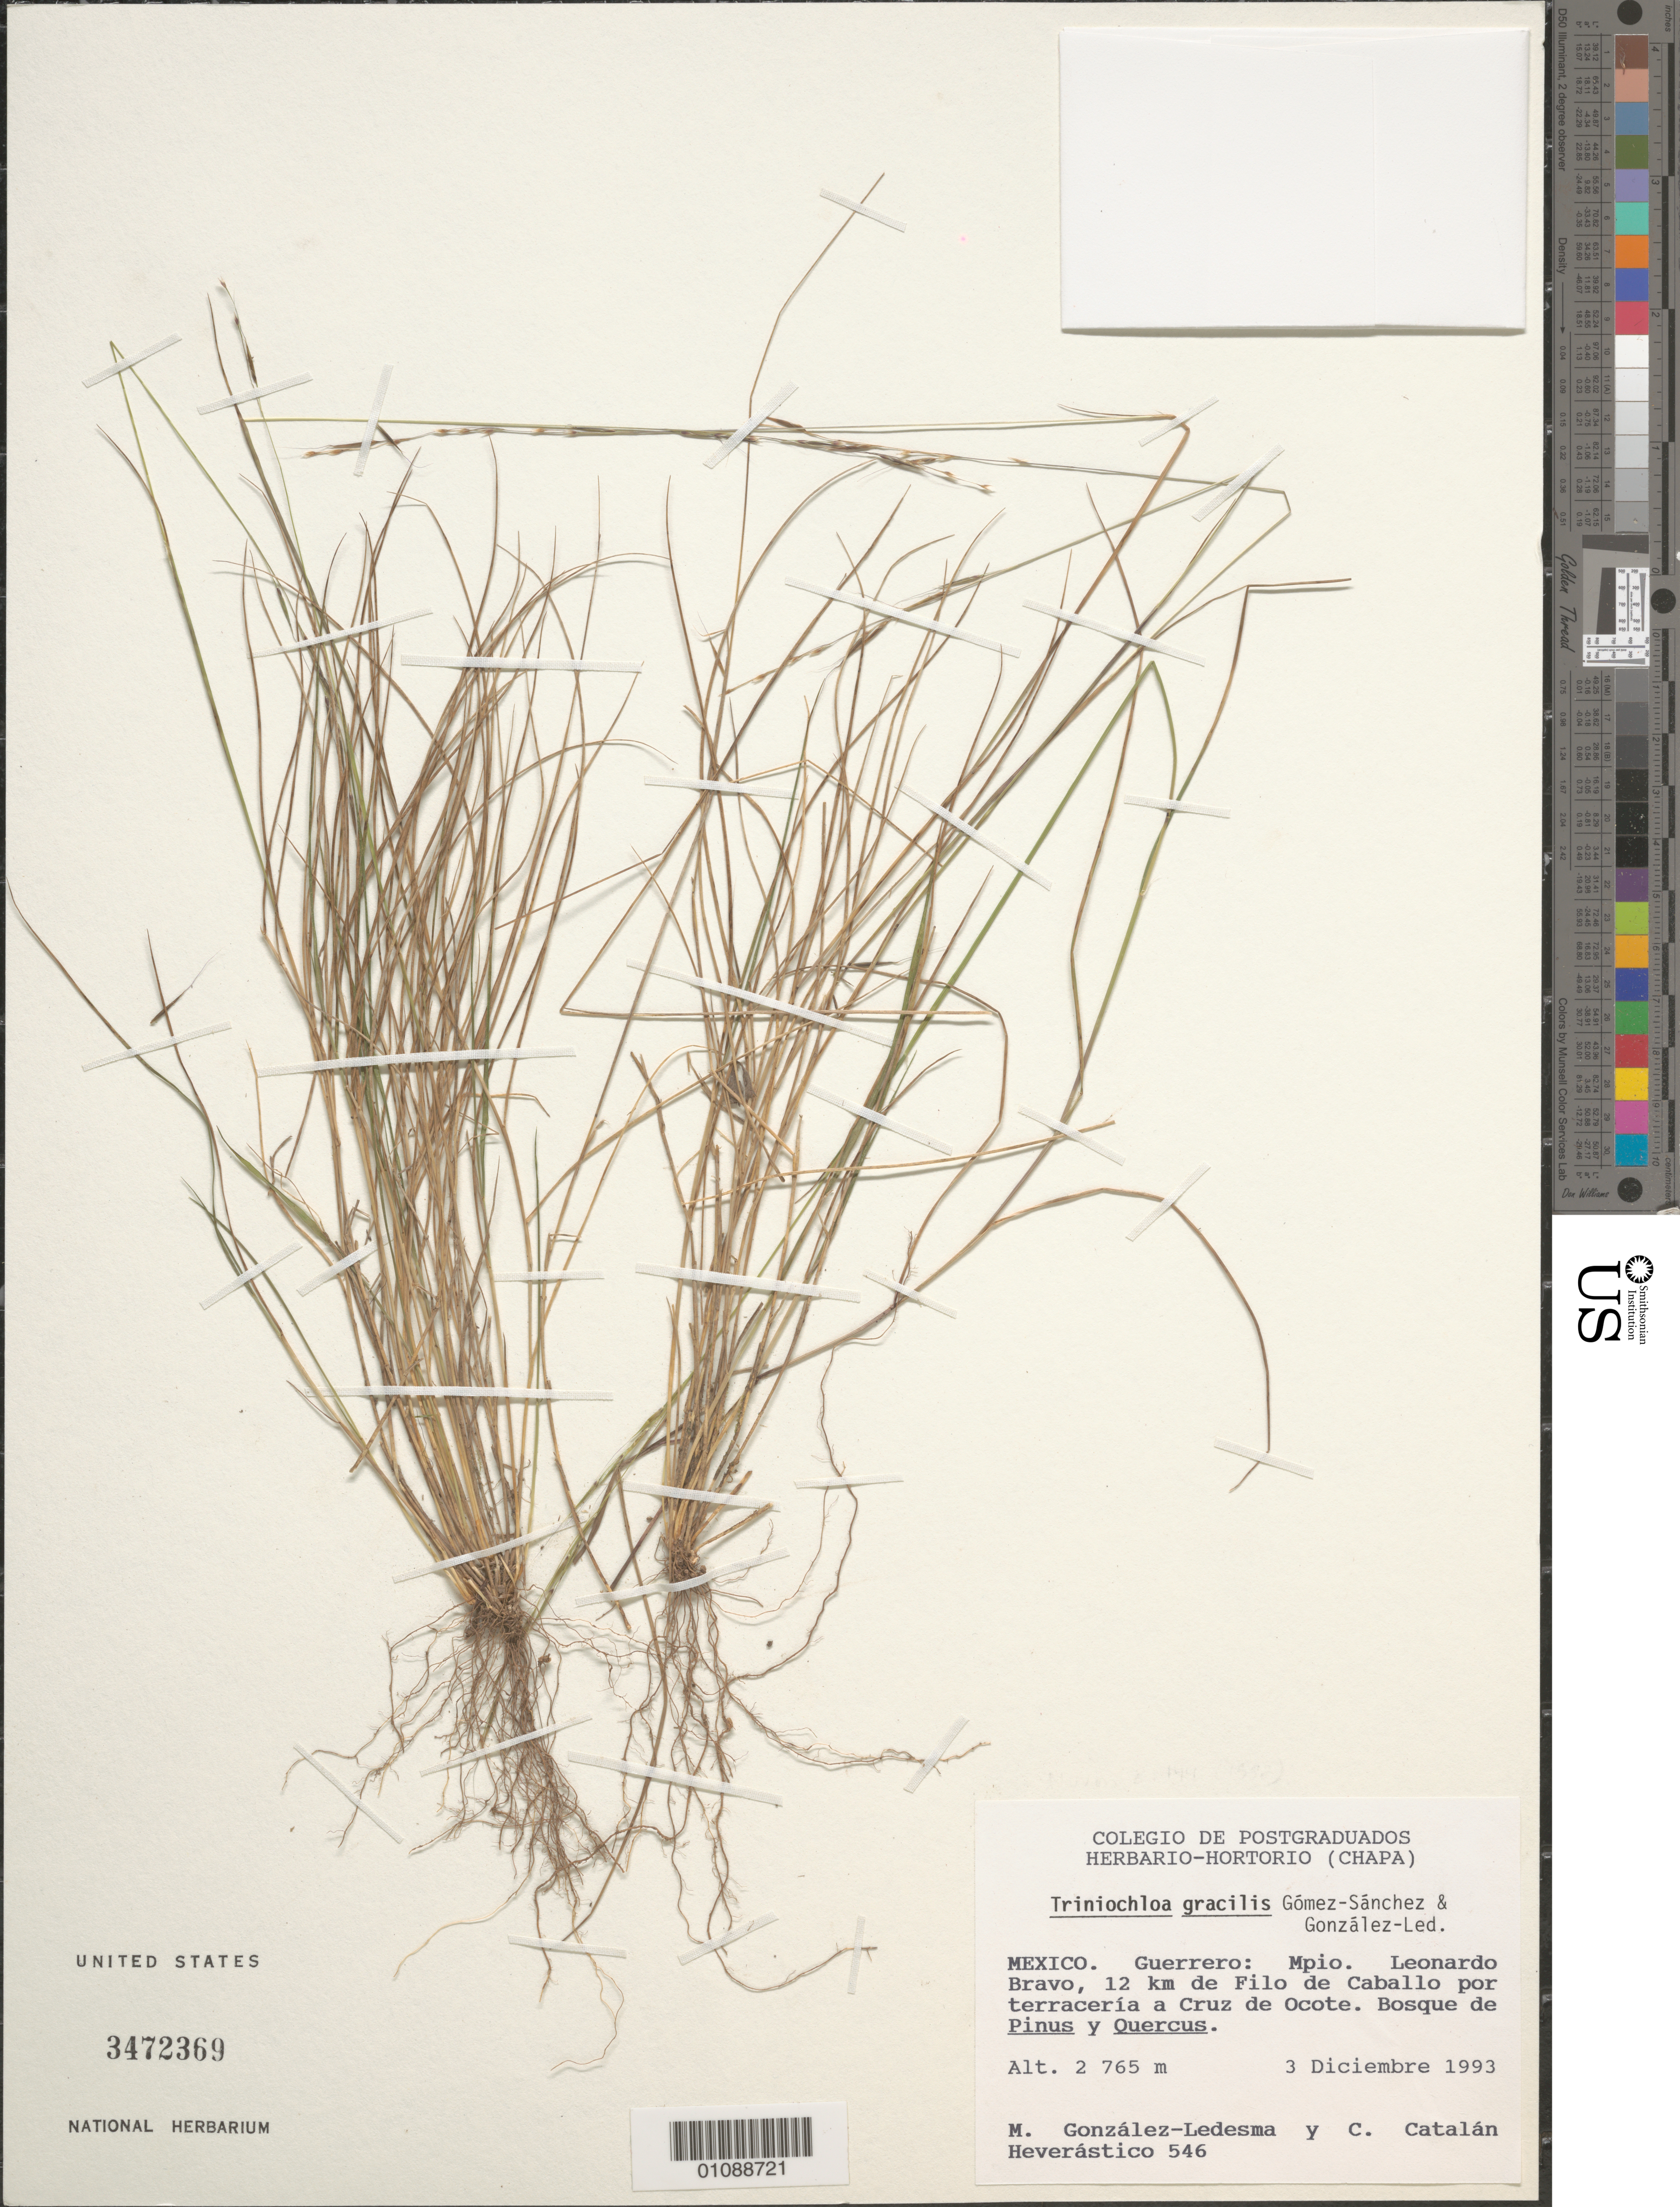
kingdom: Plantae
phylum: Tracheophyta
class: Liliopsida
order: Poales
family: Poaceae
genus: Triniochloa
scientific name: Triniochloa gracilis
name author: Gómez-Sanchez & Gonz.-Led.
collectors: M. González-Ledesma & M. Catalán H.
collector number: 546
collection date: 1993-12-03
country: Mexico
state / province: Guerrero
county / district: Leonardo Bravo Mun.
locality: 12 km de Filo de Caballo por terraceria a Cruz de Ocote.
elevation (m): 2765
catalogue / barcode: US 3472369